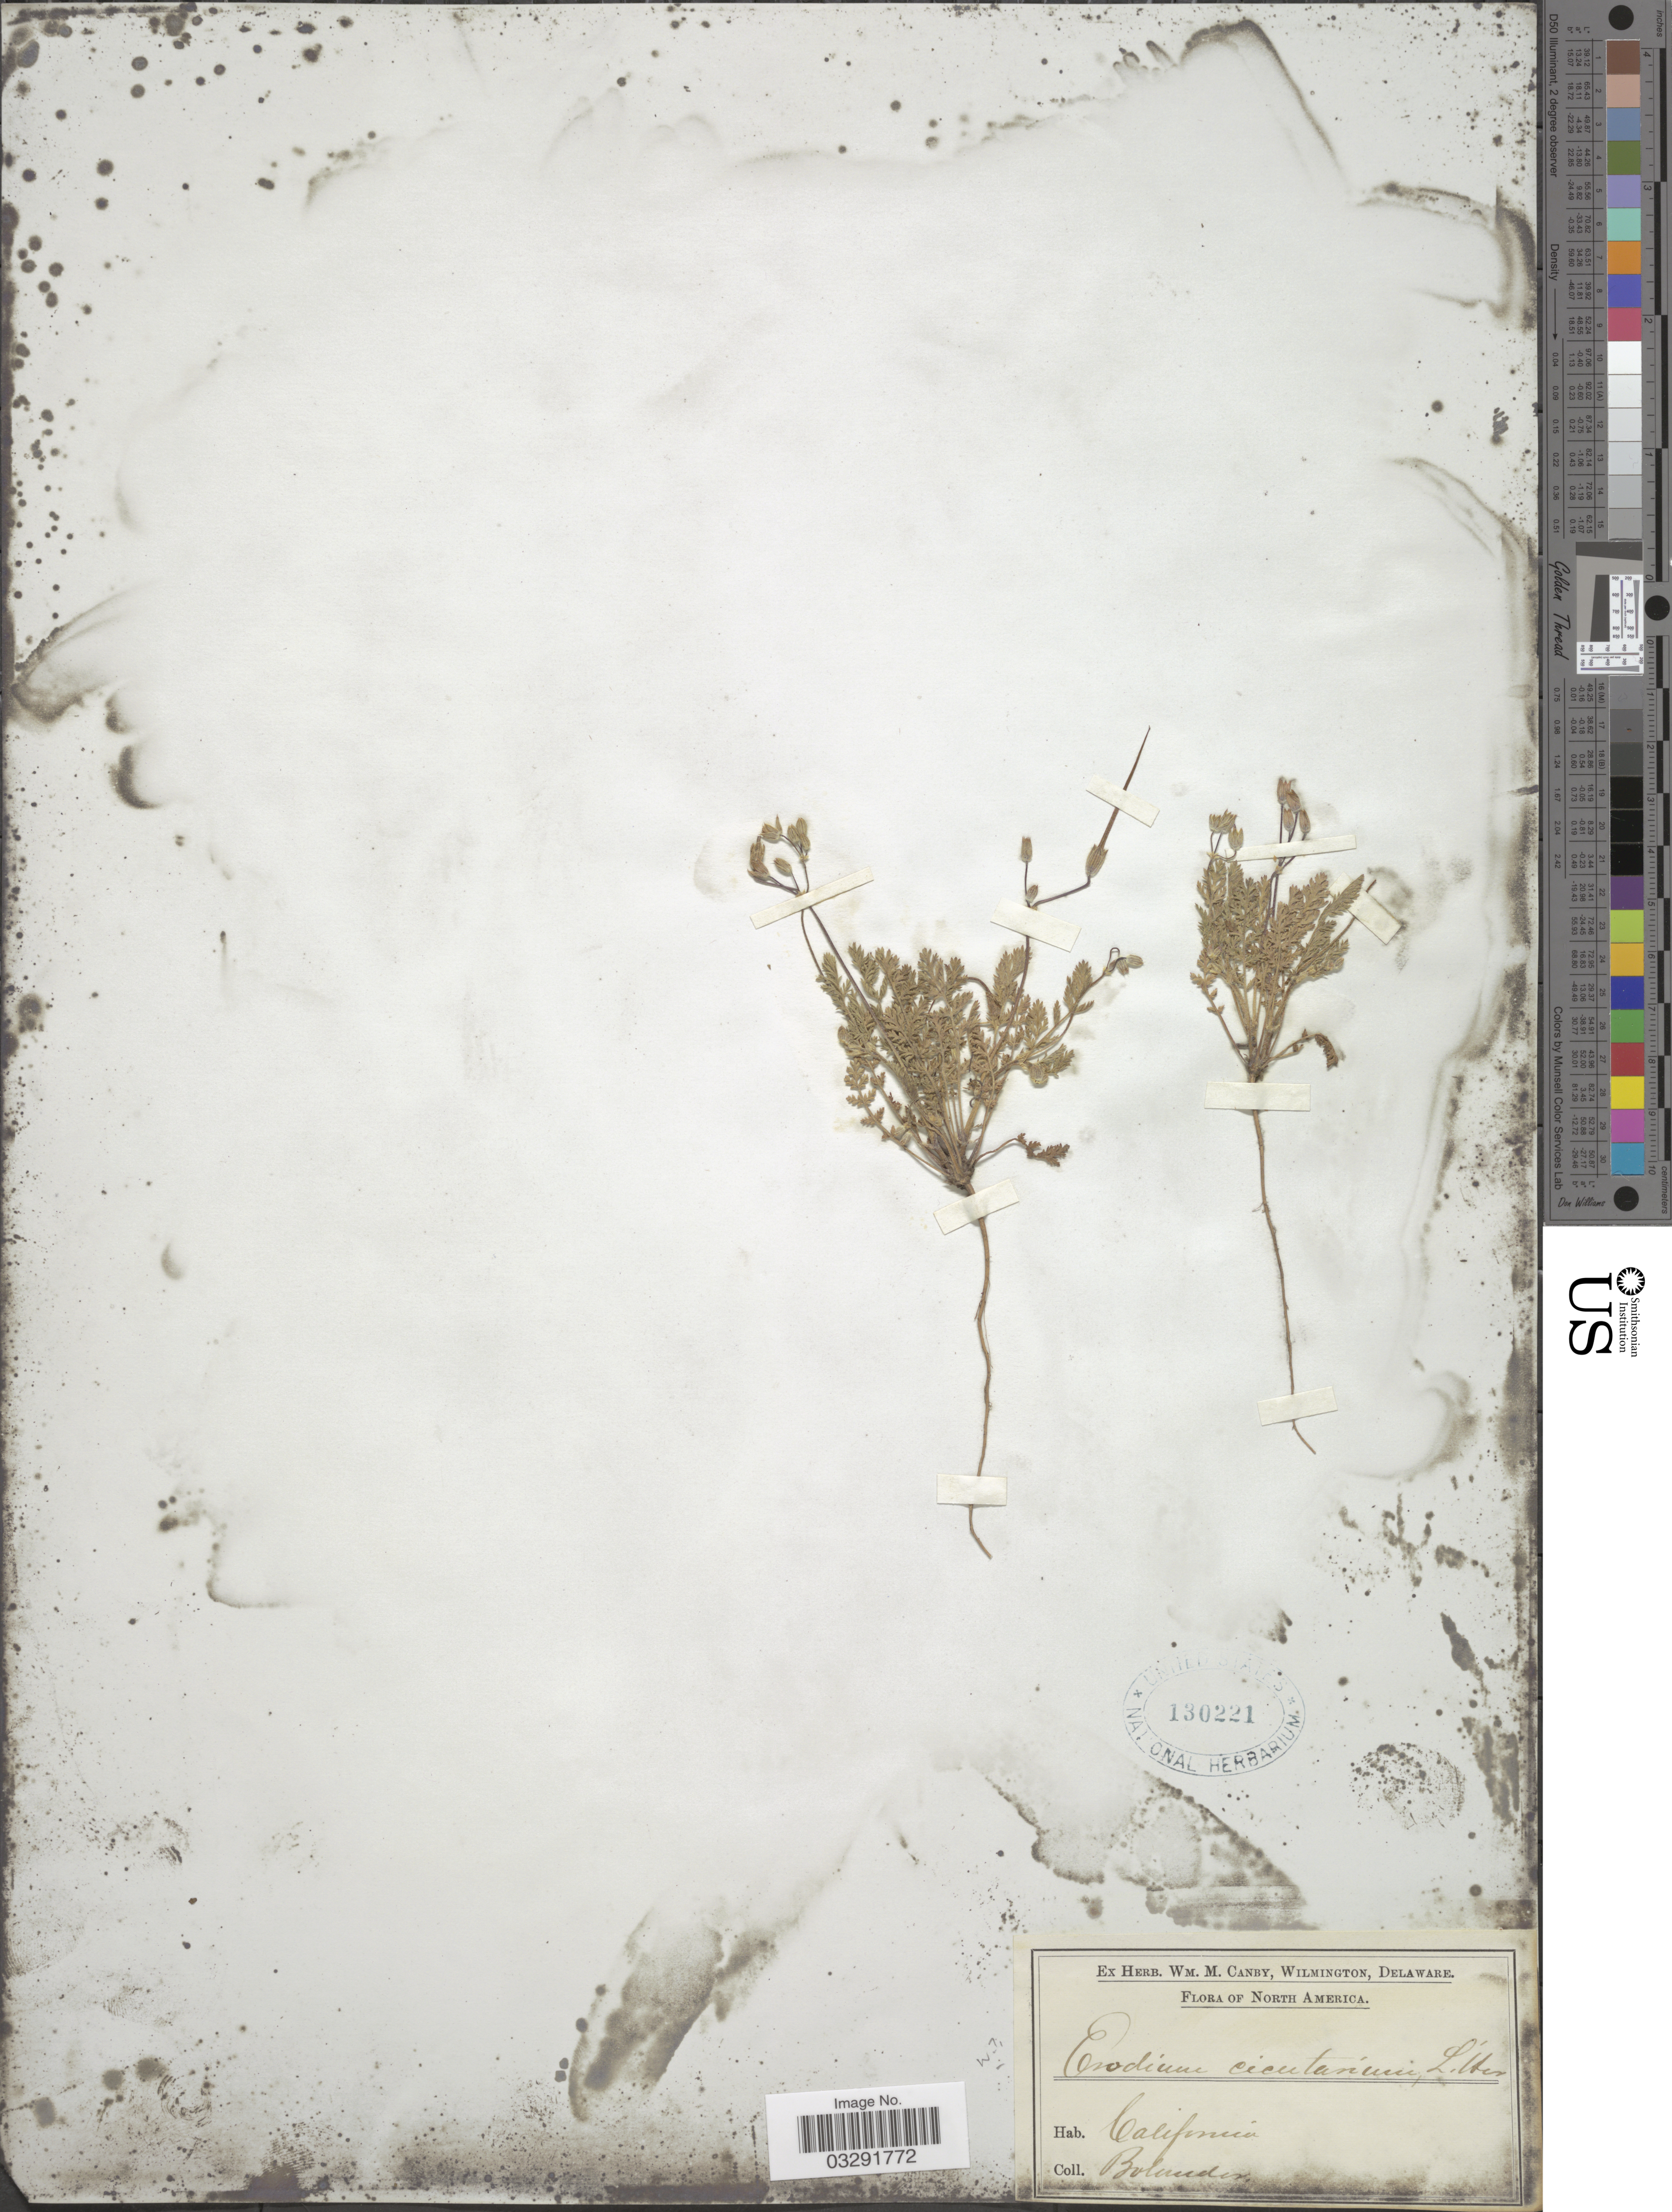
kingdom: Plantae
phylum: Tracheophyta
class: Magnoliopsida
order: Geraniales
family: Geraniaceae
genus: Erodium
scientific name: Erodium cicutarium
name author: (L.) L'Hér.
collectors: -. Bolander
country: United States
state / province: California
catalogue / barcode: US 130221